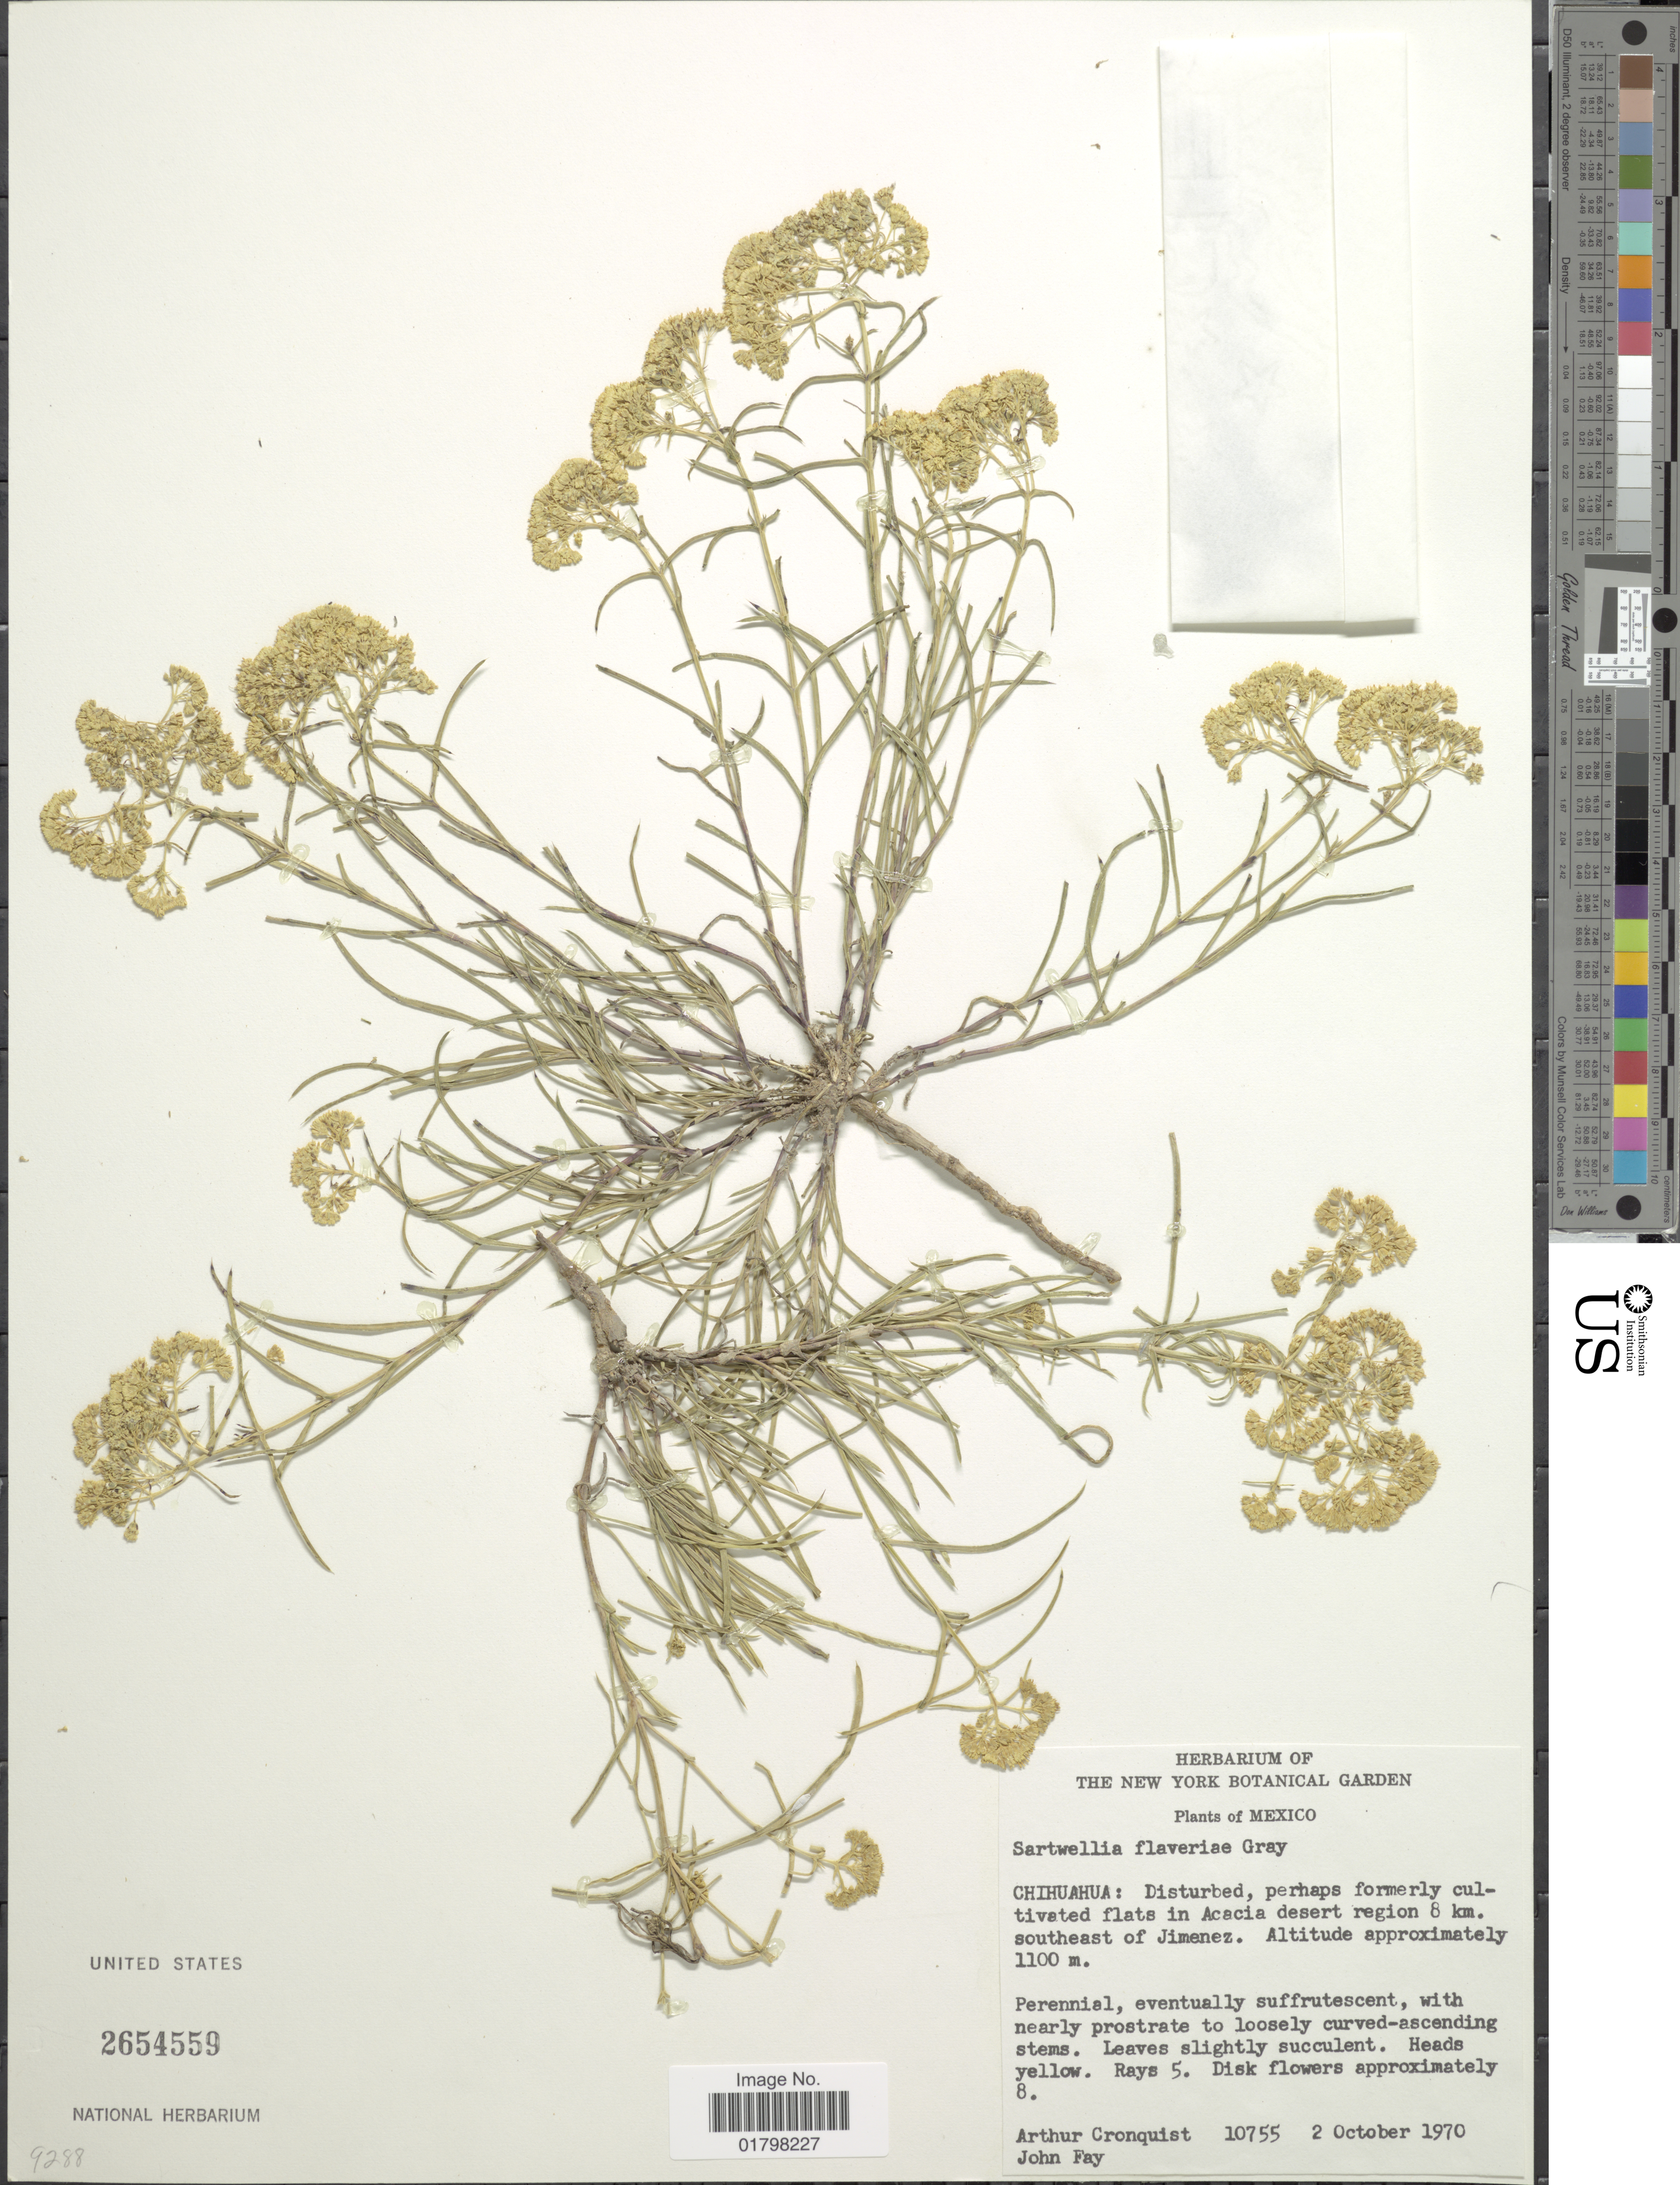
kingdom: Plantae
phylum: Tracheophyta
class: Magnoliopsida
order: Asterales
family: Asteraceae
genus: Sartwellia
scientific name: Sartwellia flaveriae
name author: A. Gray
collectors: A. J. Cronquist & J. M. Fay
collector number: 10755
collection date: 1970-10-02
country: Mexico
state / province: Chihuahua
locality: Chihuahua: Disturbed, perhaps formerly cultivated flats in Acacia desert region 8 km. southeast of Jimenez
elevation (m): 1100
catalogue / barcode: US 2654559